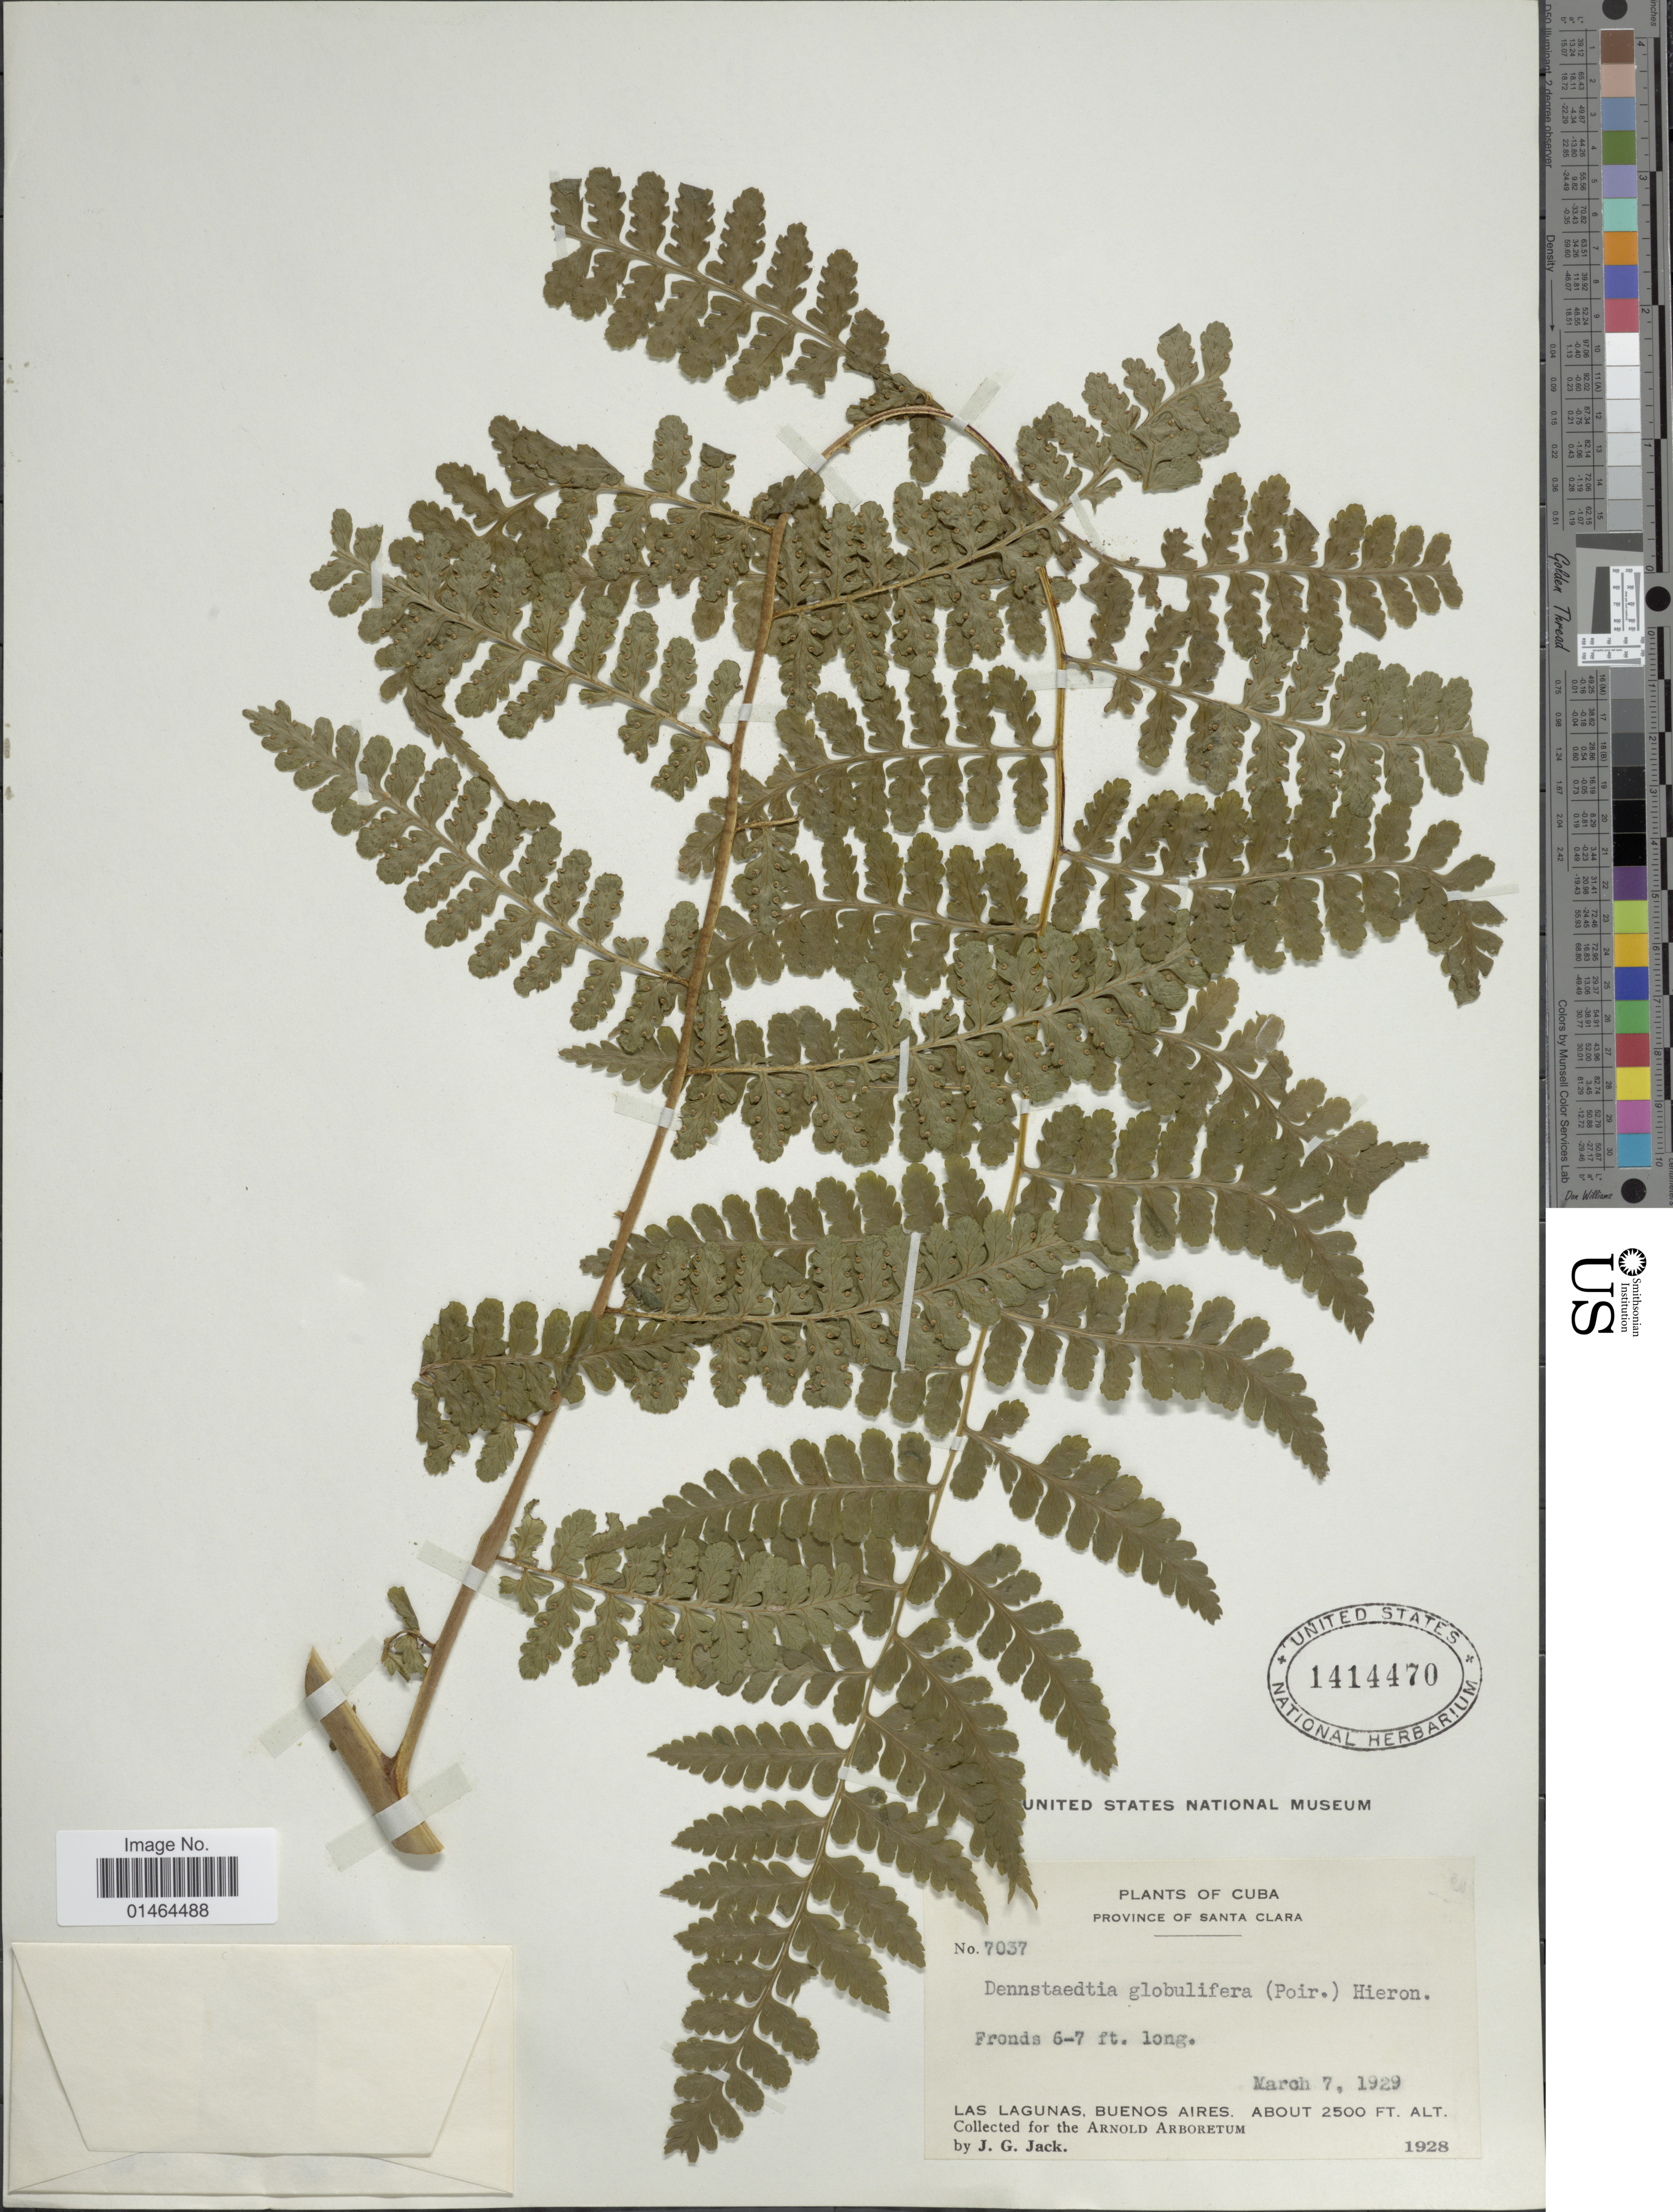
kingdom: Plantae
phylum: Tracheophyta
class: Polypodiopsida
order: Polypodiales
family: Dennstaedtiaceae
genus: Dennstaedtia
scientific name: Dennstaedtia globulifera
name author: (Poir.) Hieron.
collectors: J. G. Jack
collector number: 7037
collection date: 1929-03-07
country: Cuba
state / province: Las Villas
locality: Province of Santa Clara. Las Lagunas, Buenos Aires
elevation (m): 762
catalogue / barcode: US 1414470